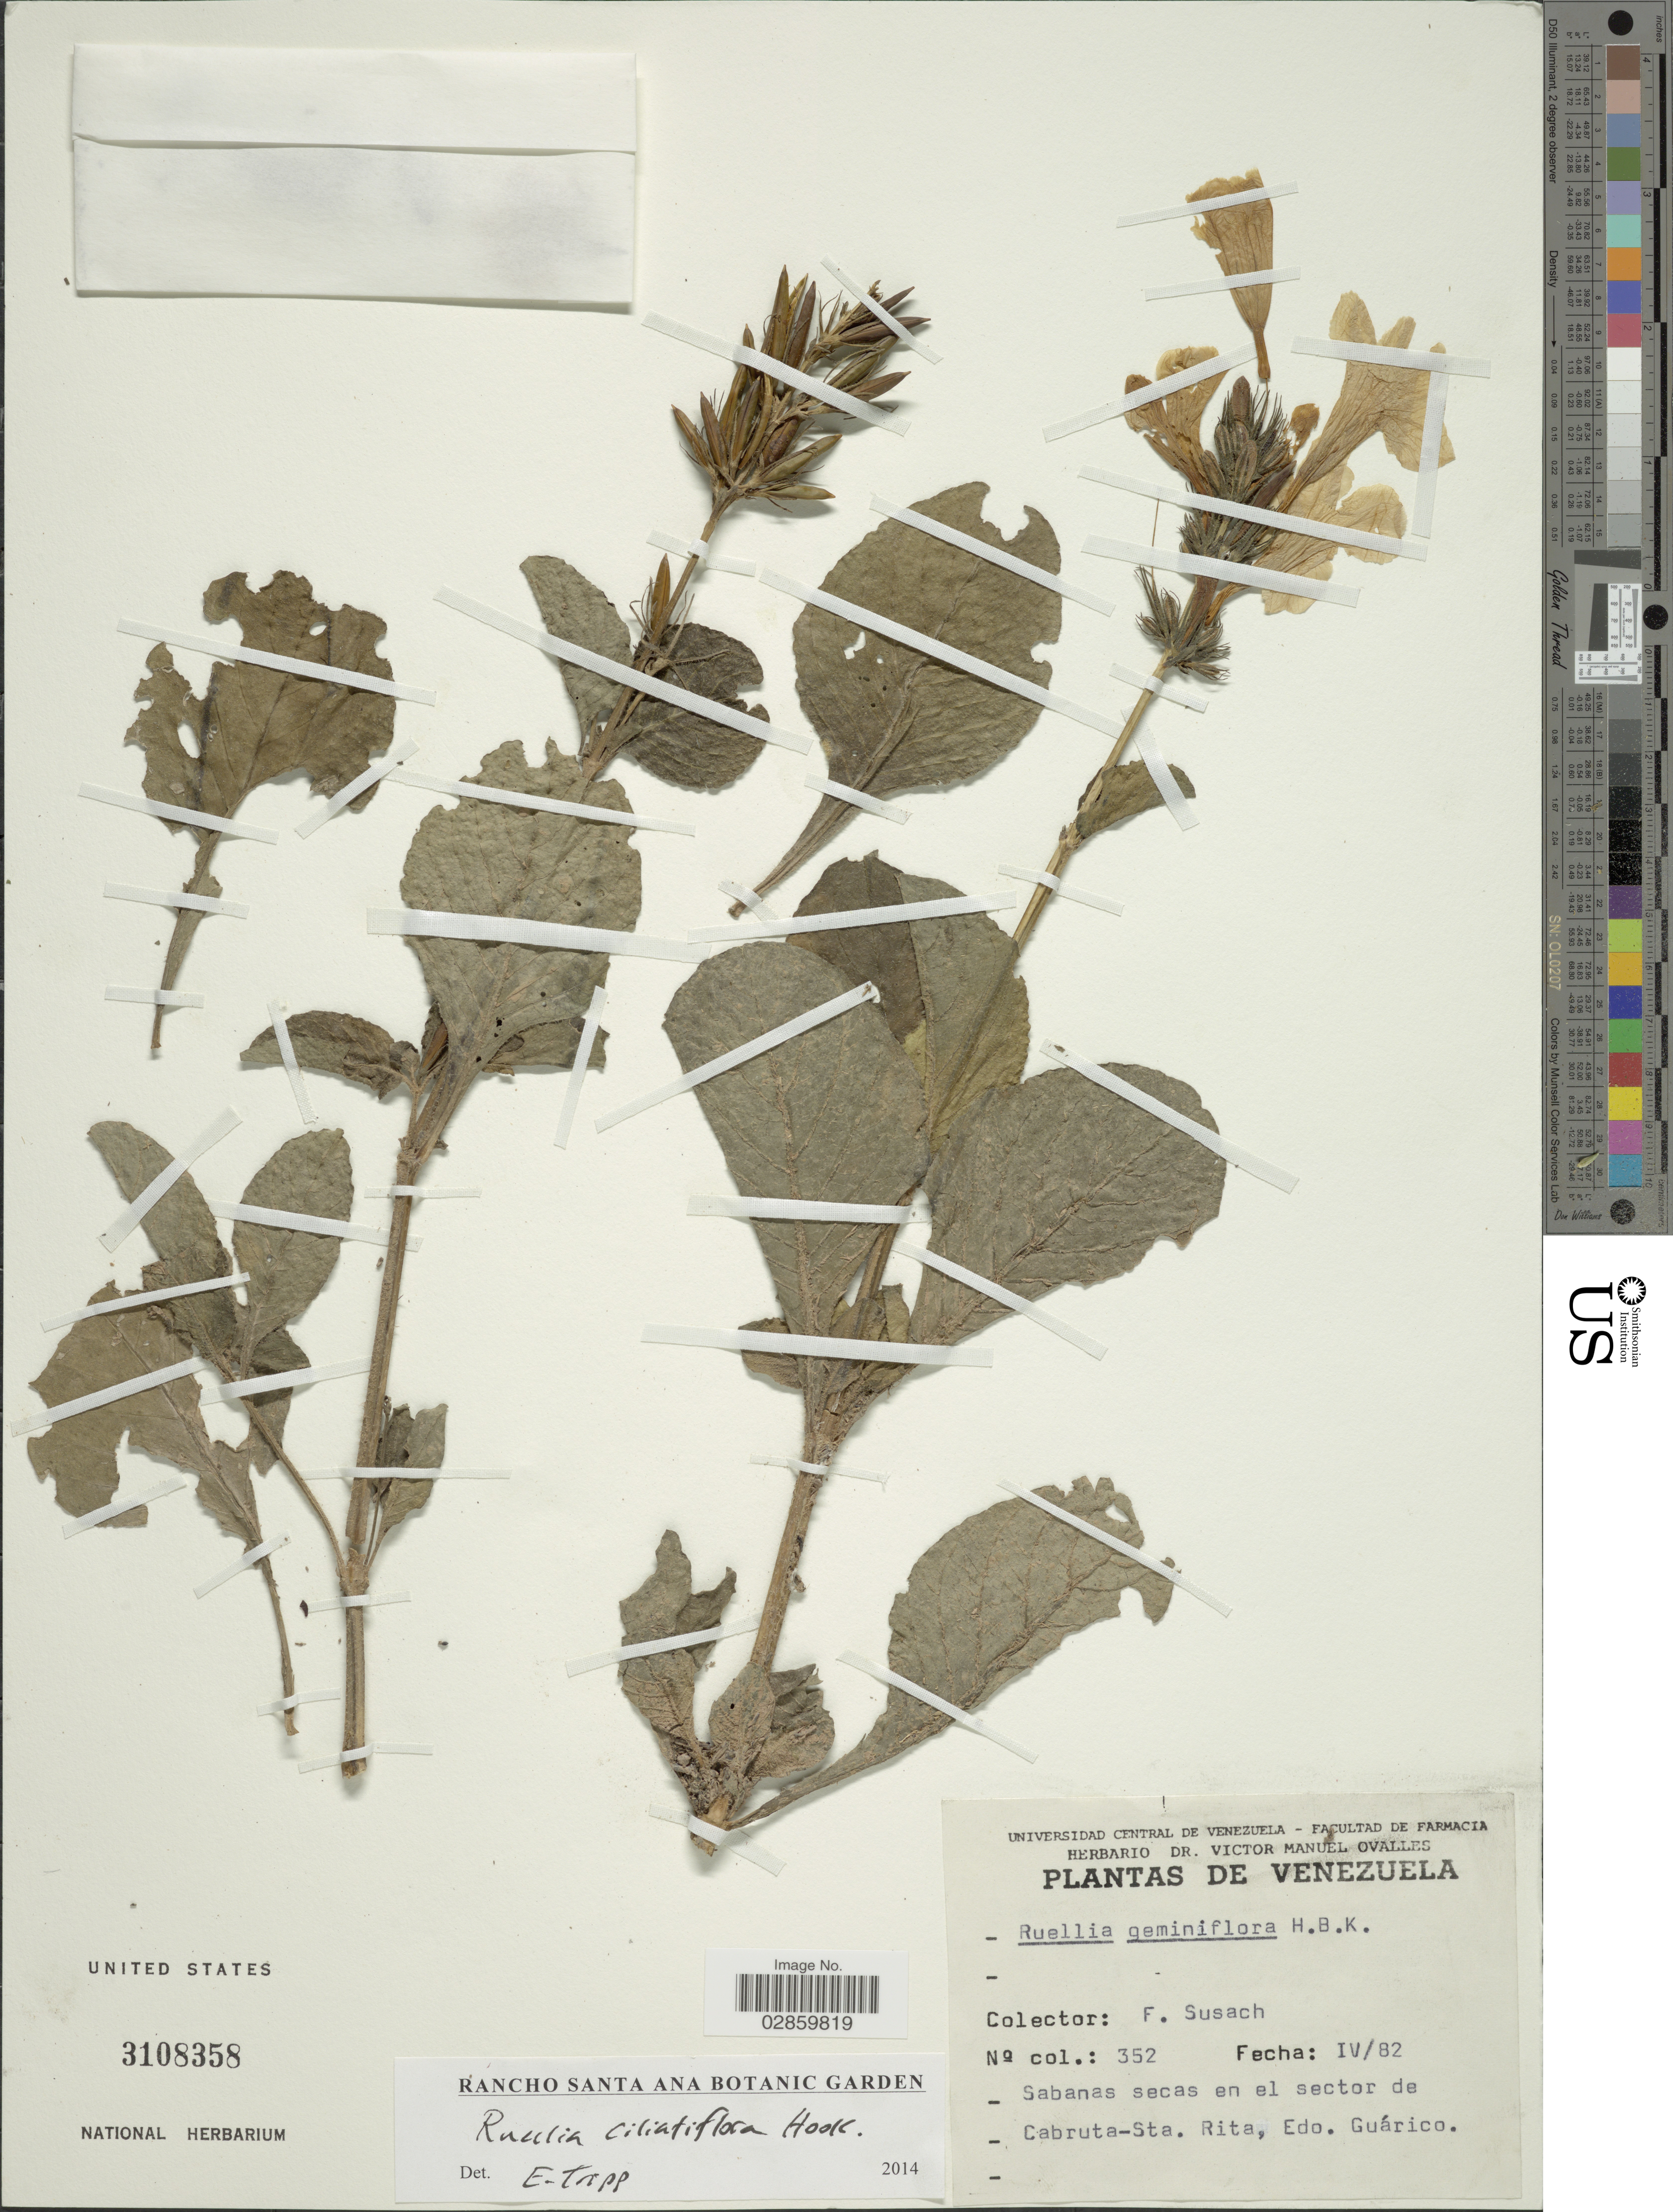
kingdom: Plantae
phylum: Tracheophyta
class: Magnoliopsida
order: Lamiales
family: Acanthaceae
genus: Ruellia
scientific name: Ruellia ciliatiflora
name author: Hook.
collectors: F. Susach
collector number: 352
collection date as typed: Transcribed d/m/y: /4/82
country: Venezuela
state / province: Guárico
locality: Sabanas secas en el sector de Cabruta-Sta. Rita.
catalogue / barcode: US 3108358